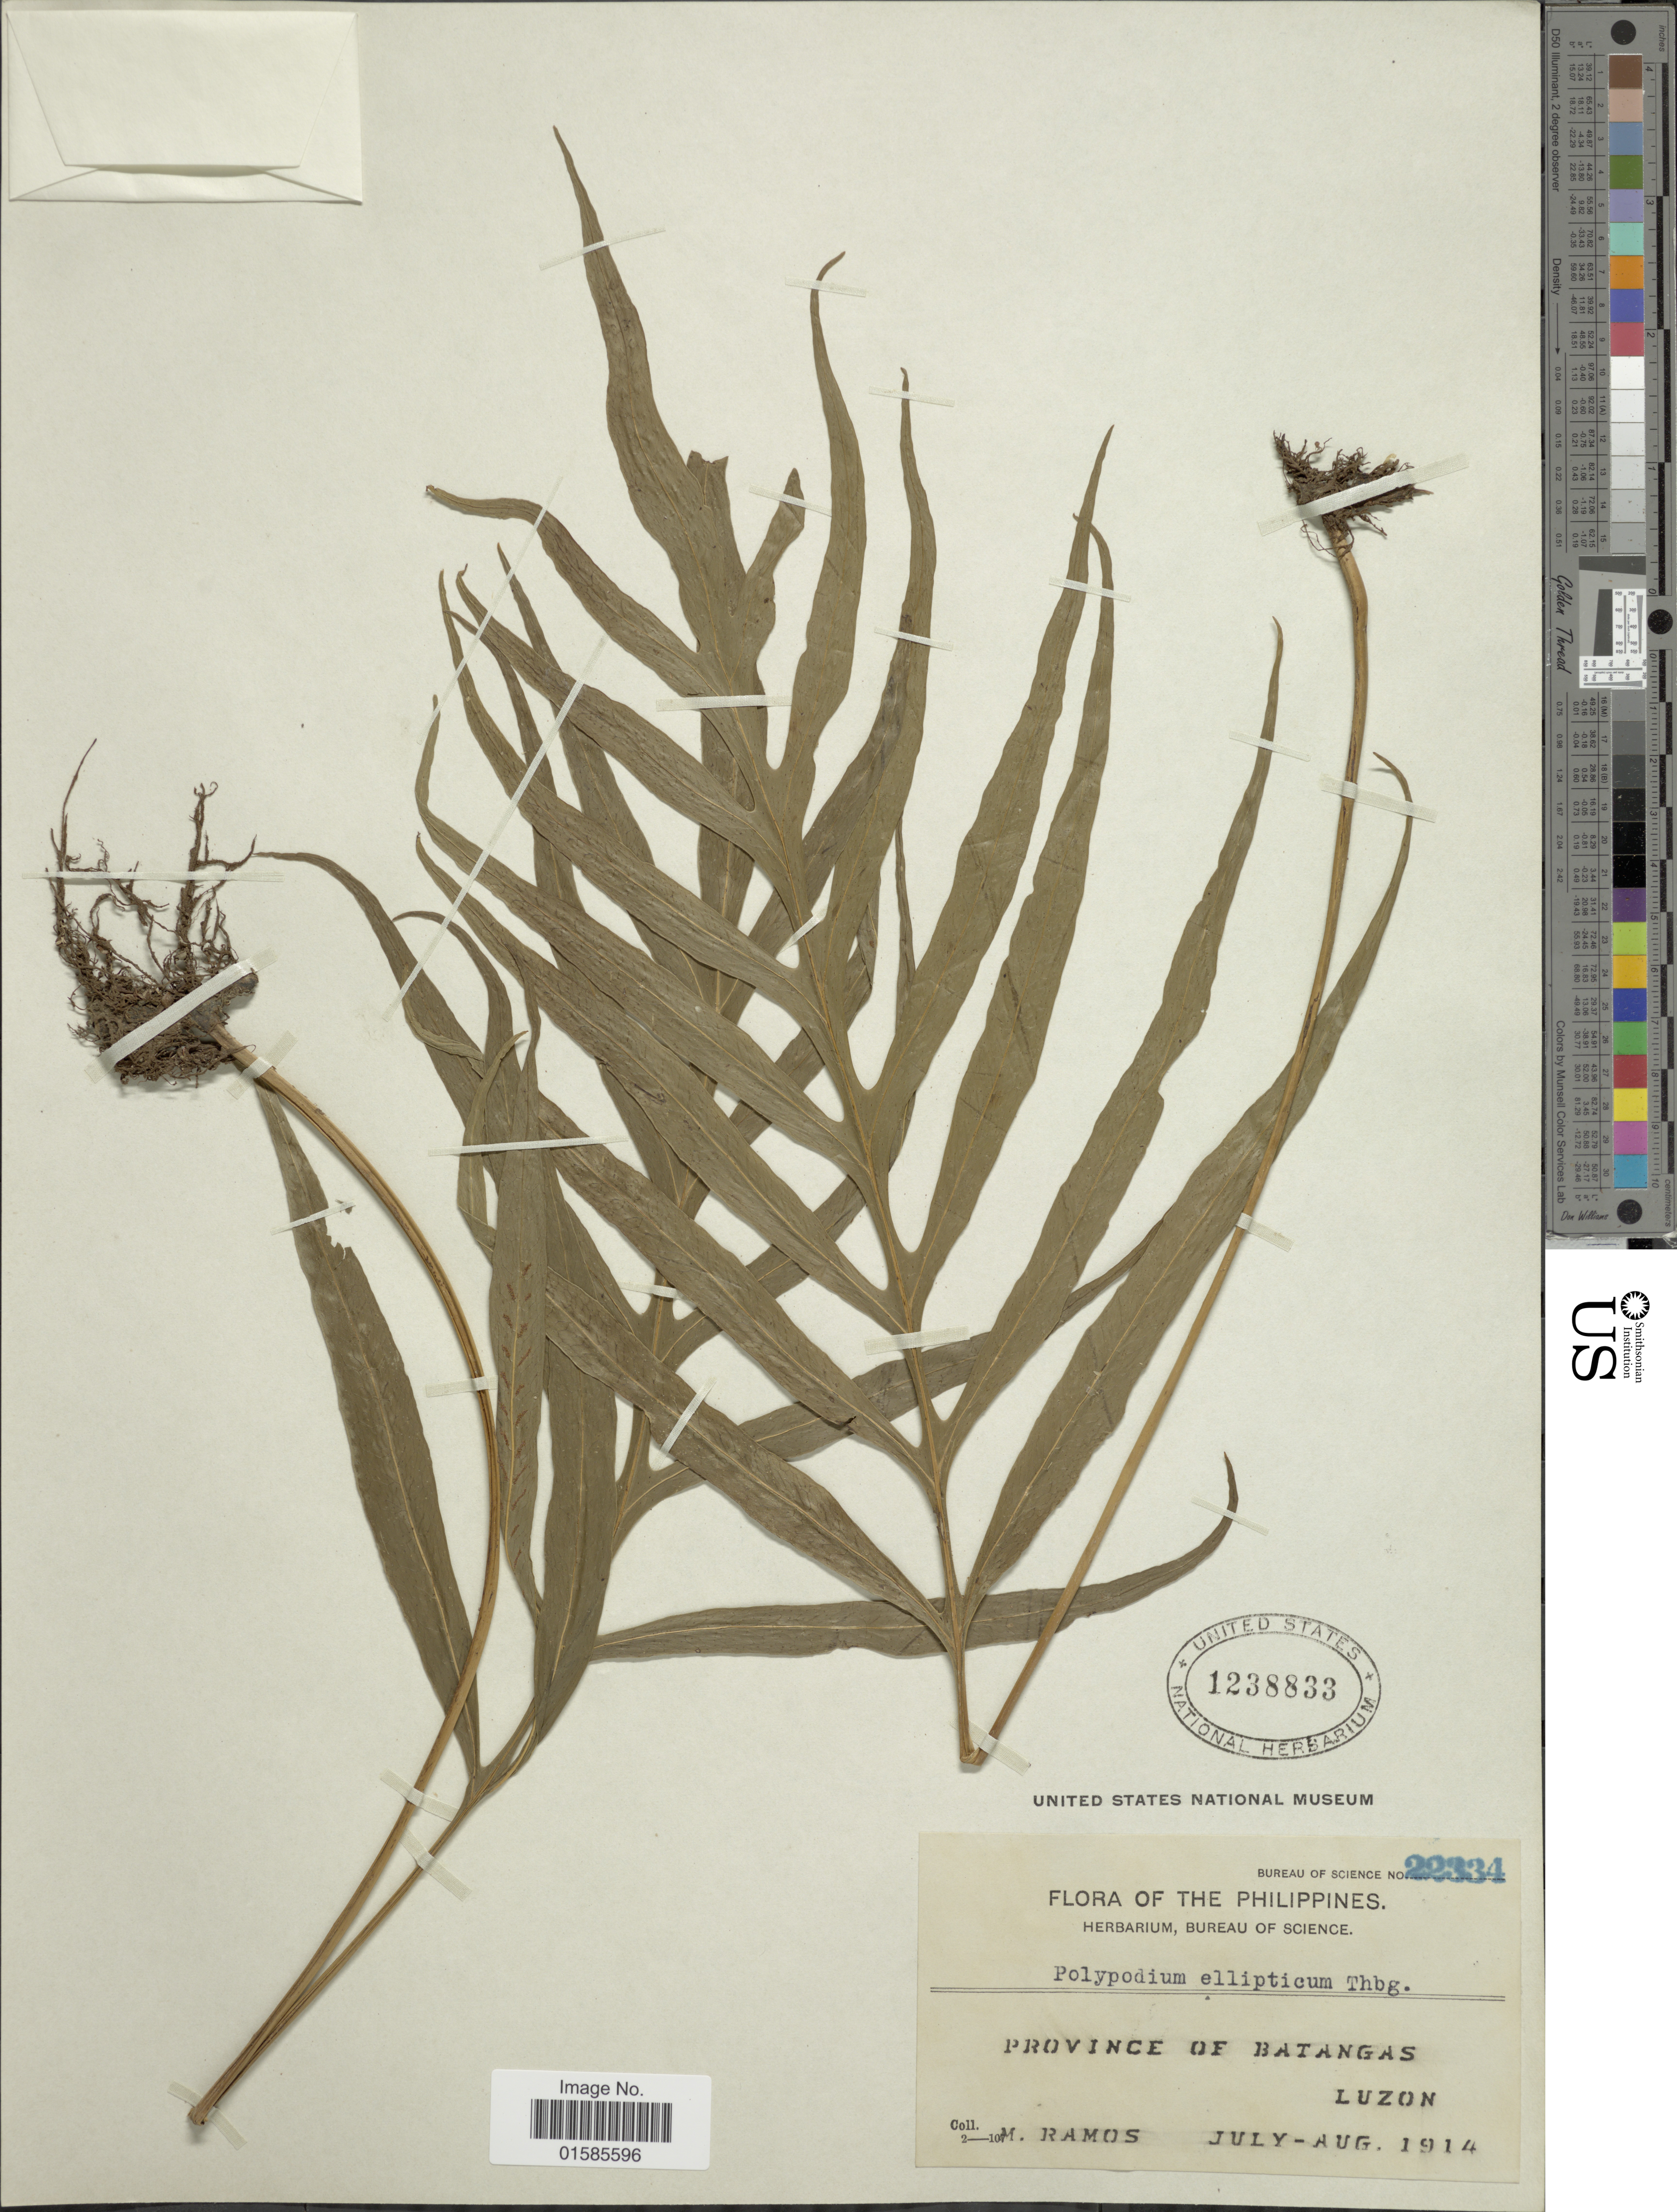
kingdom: Plantae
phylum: Tracheophyta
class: Polypodiopsida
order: Polypodiales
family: Polypodiaceae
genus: Leptochilus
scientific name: Leptochilus ellipticus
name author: (Thunb.) Noot.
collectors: M. Ramos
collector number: Bureau of Science 22334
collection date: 1914-07/1914-08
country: Philippines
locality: The Philippines, Province of Batangas, Luzon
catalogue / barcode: US 1238833